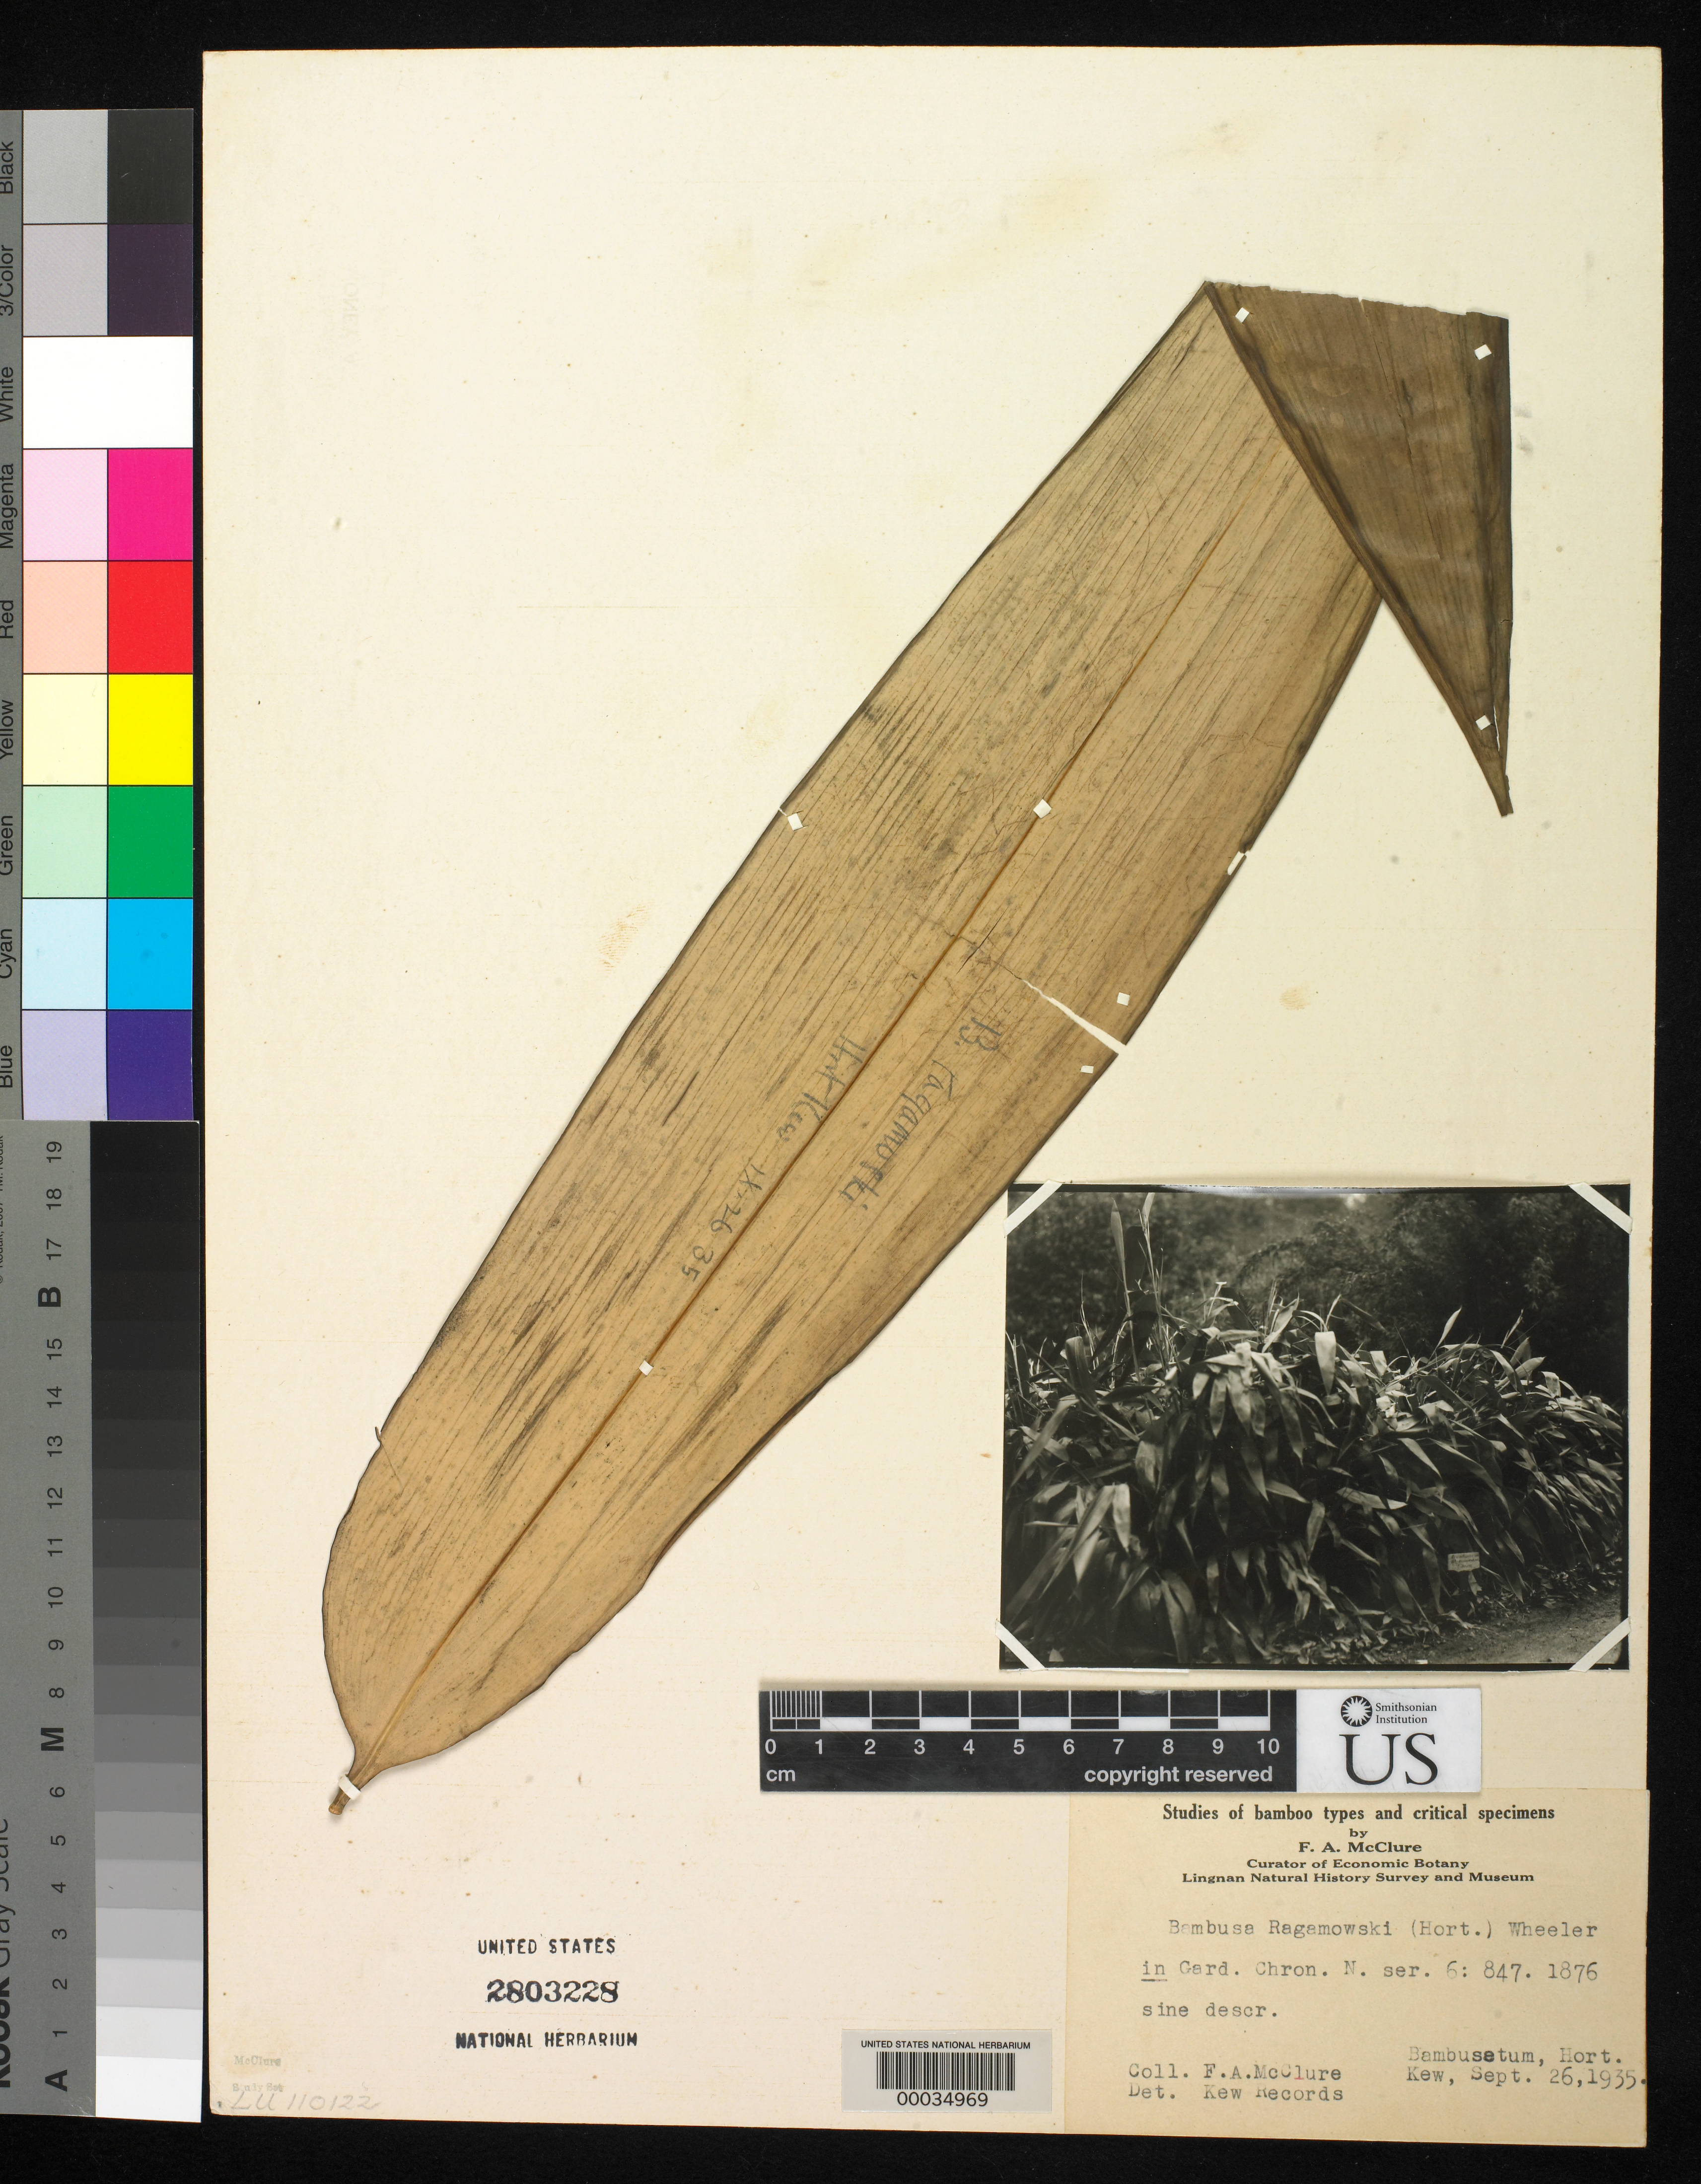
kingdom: Plantae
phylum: Tracheophyta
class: Liliopsida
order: Poales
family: Poaceae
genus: Indocalamus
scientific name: Indocalamus tessellatus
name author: (Munro) Keng f.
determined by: Poaceae Reorganization Project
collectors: F. A. McClure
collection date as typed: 26 Sep 1935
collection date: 1935-09-26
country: United Kingdom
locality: Bambusetum-kew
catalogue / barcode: US 2803228